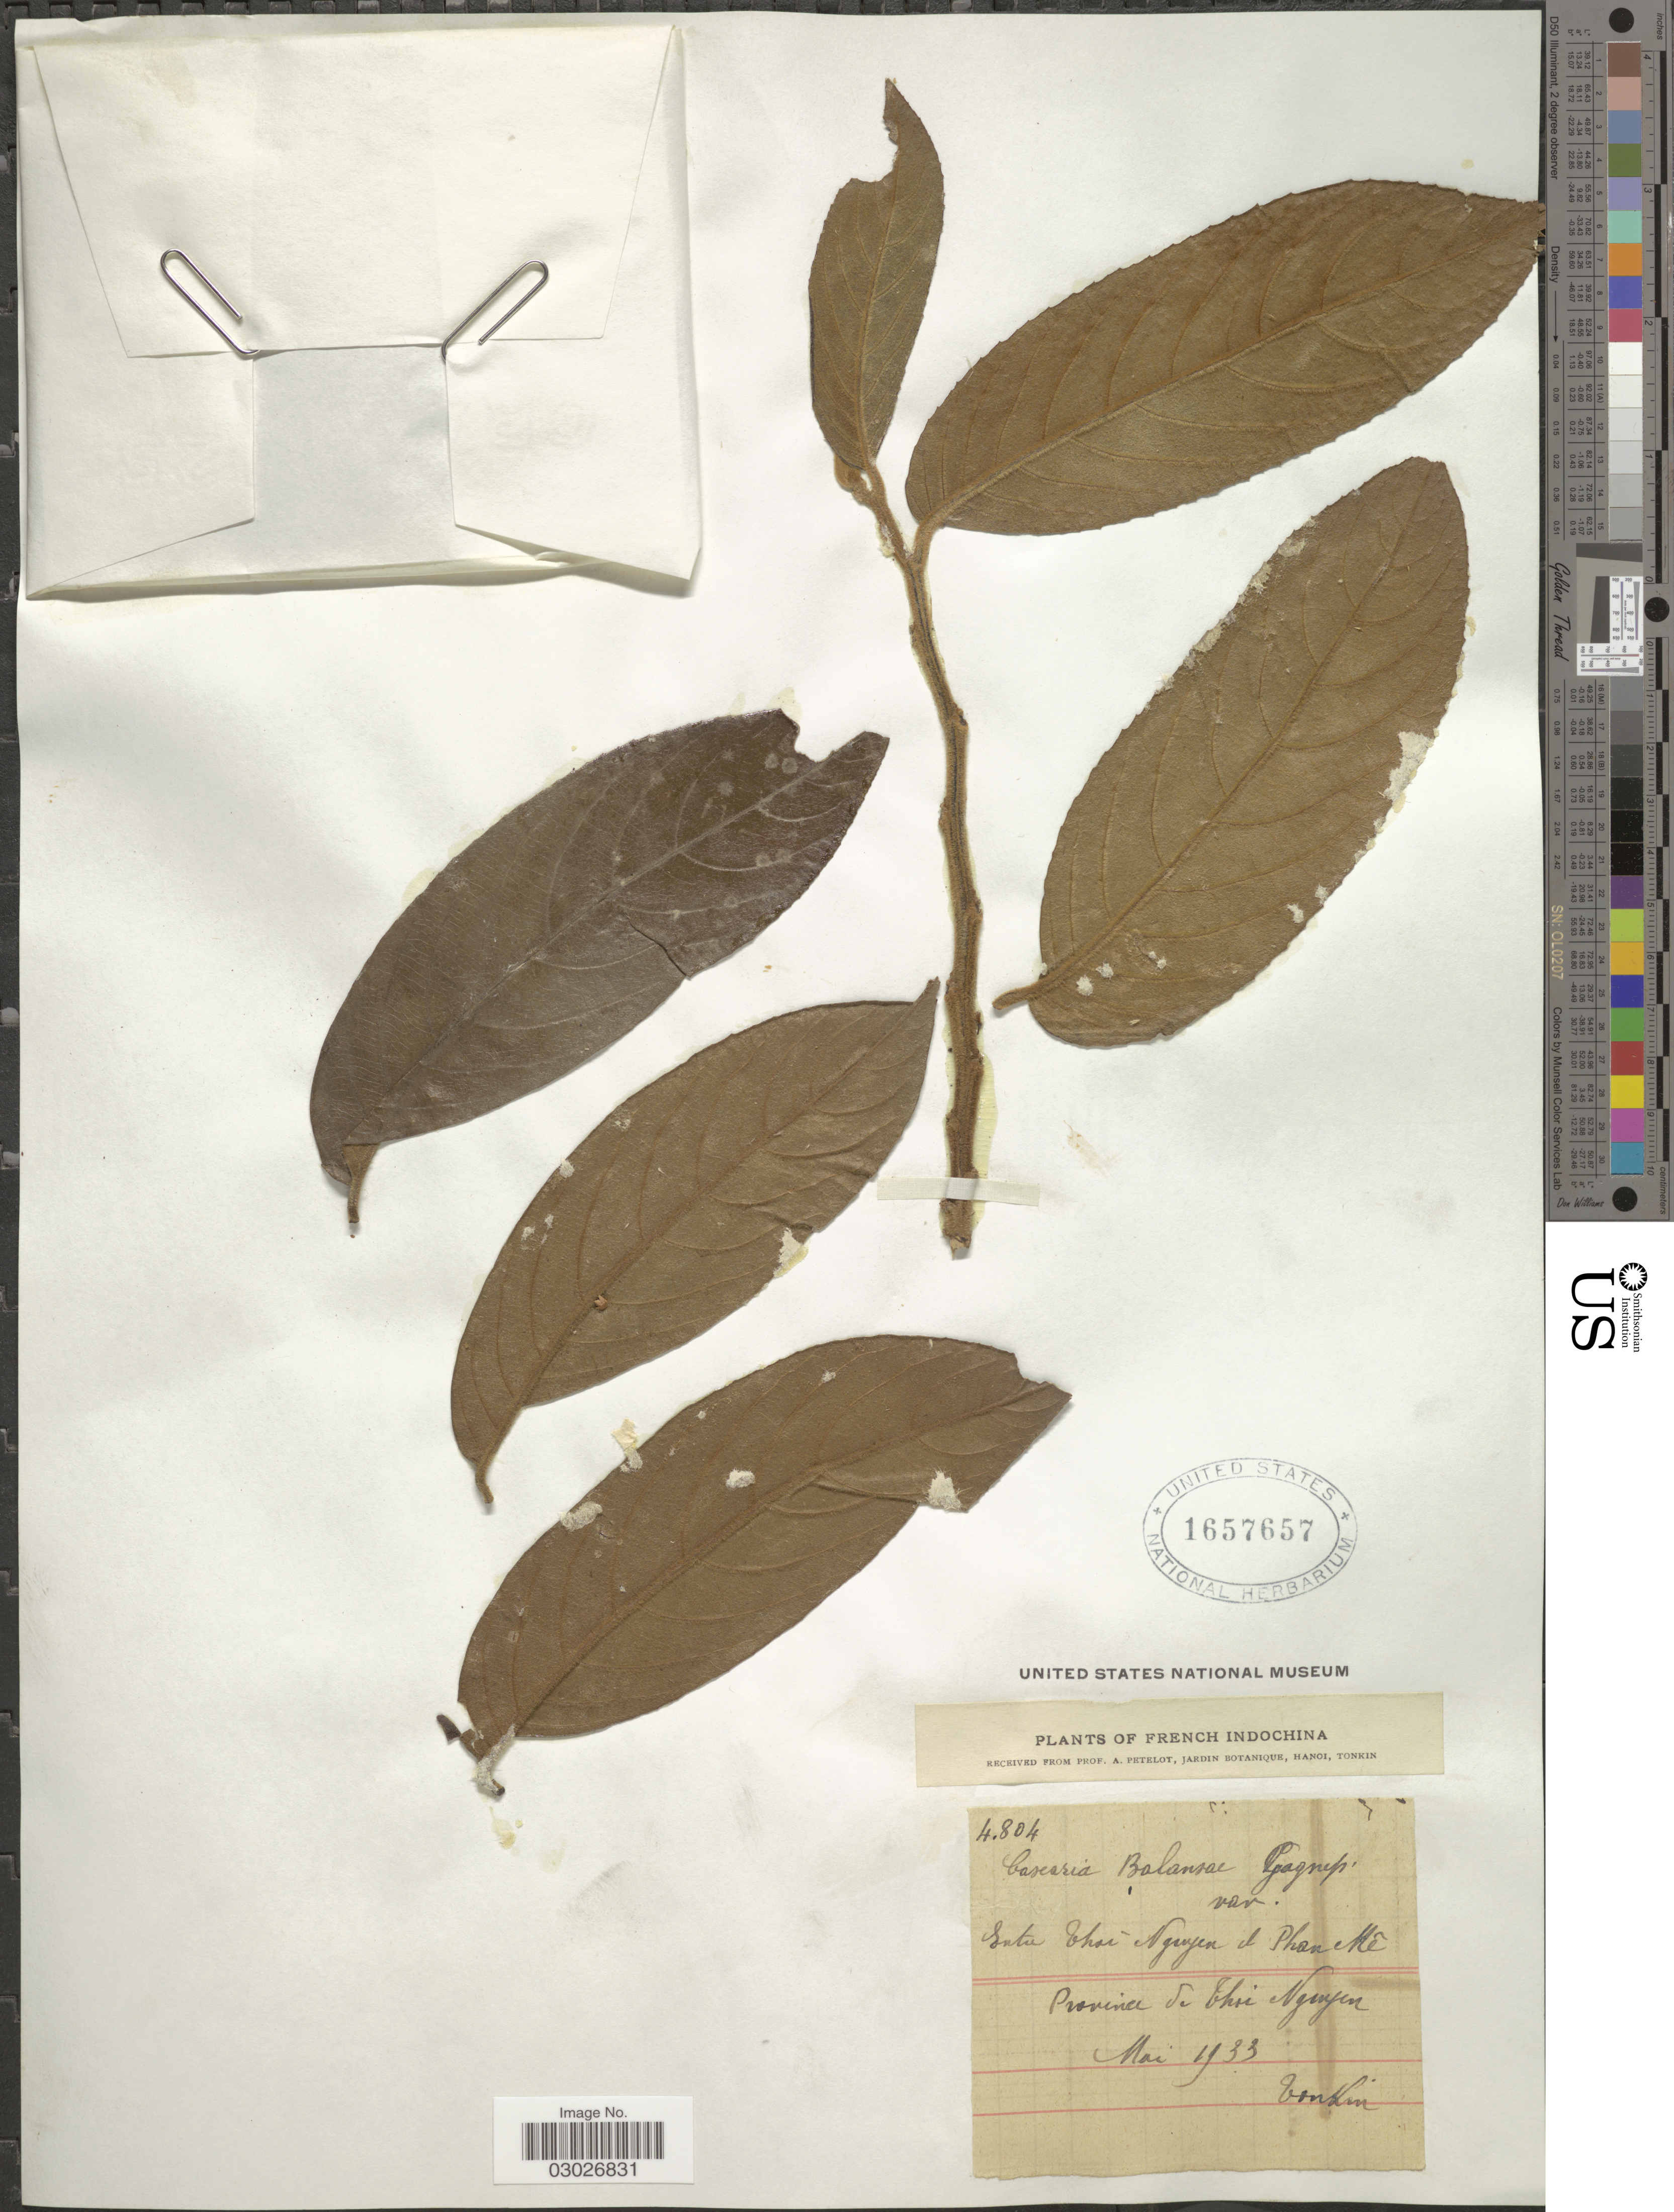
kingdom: Plantae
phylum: Tracheophyta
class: Magnoliopsida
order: Malpighiales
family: Salicaceae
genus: Casearia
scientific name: Casearia balansae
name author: Gagnep.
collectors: A. Petelot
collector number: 4804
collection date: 1933-05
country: Vietnam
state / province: Thai Nguyen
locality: Tonkin. French IndoChina. Entre Thai-Nguyen el Phanekê, Provincia de Thai Nguyen.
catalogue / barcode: US 1657657